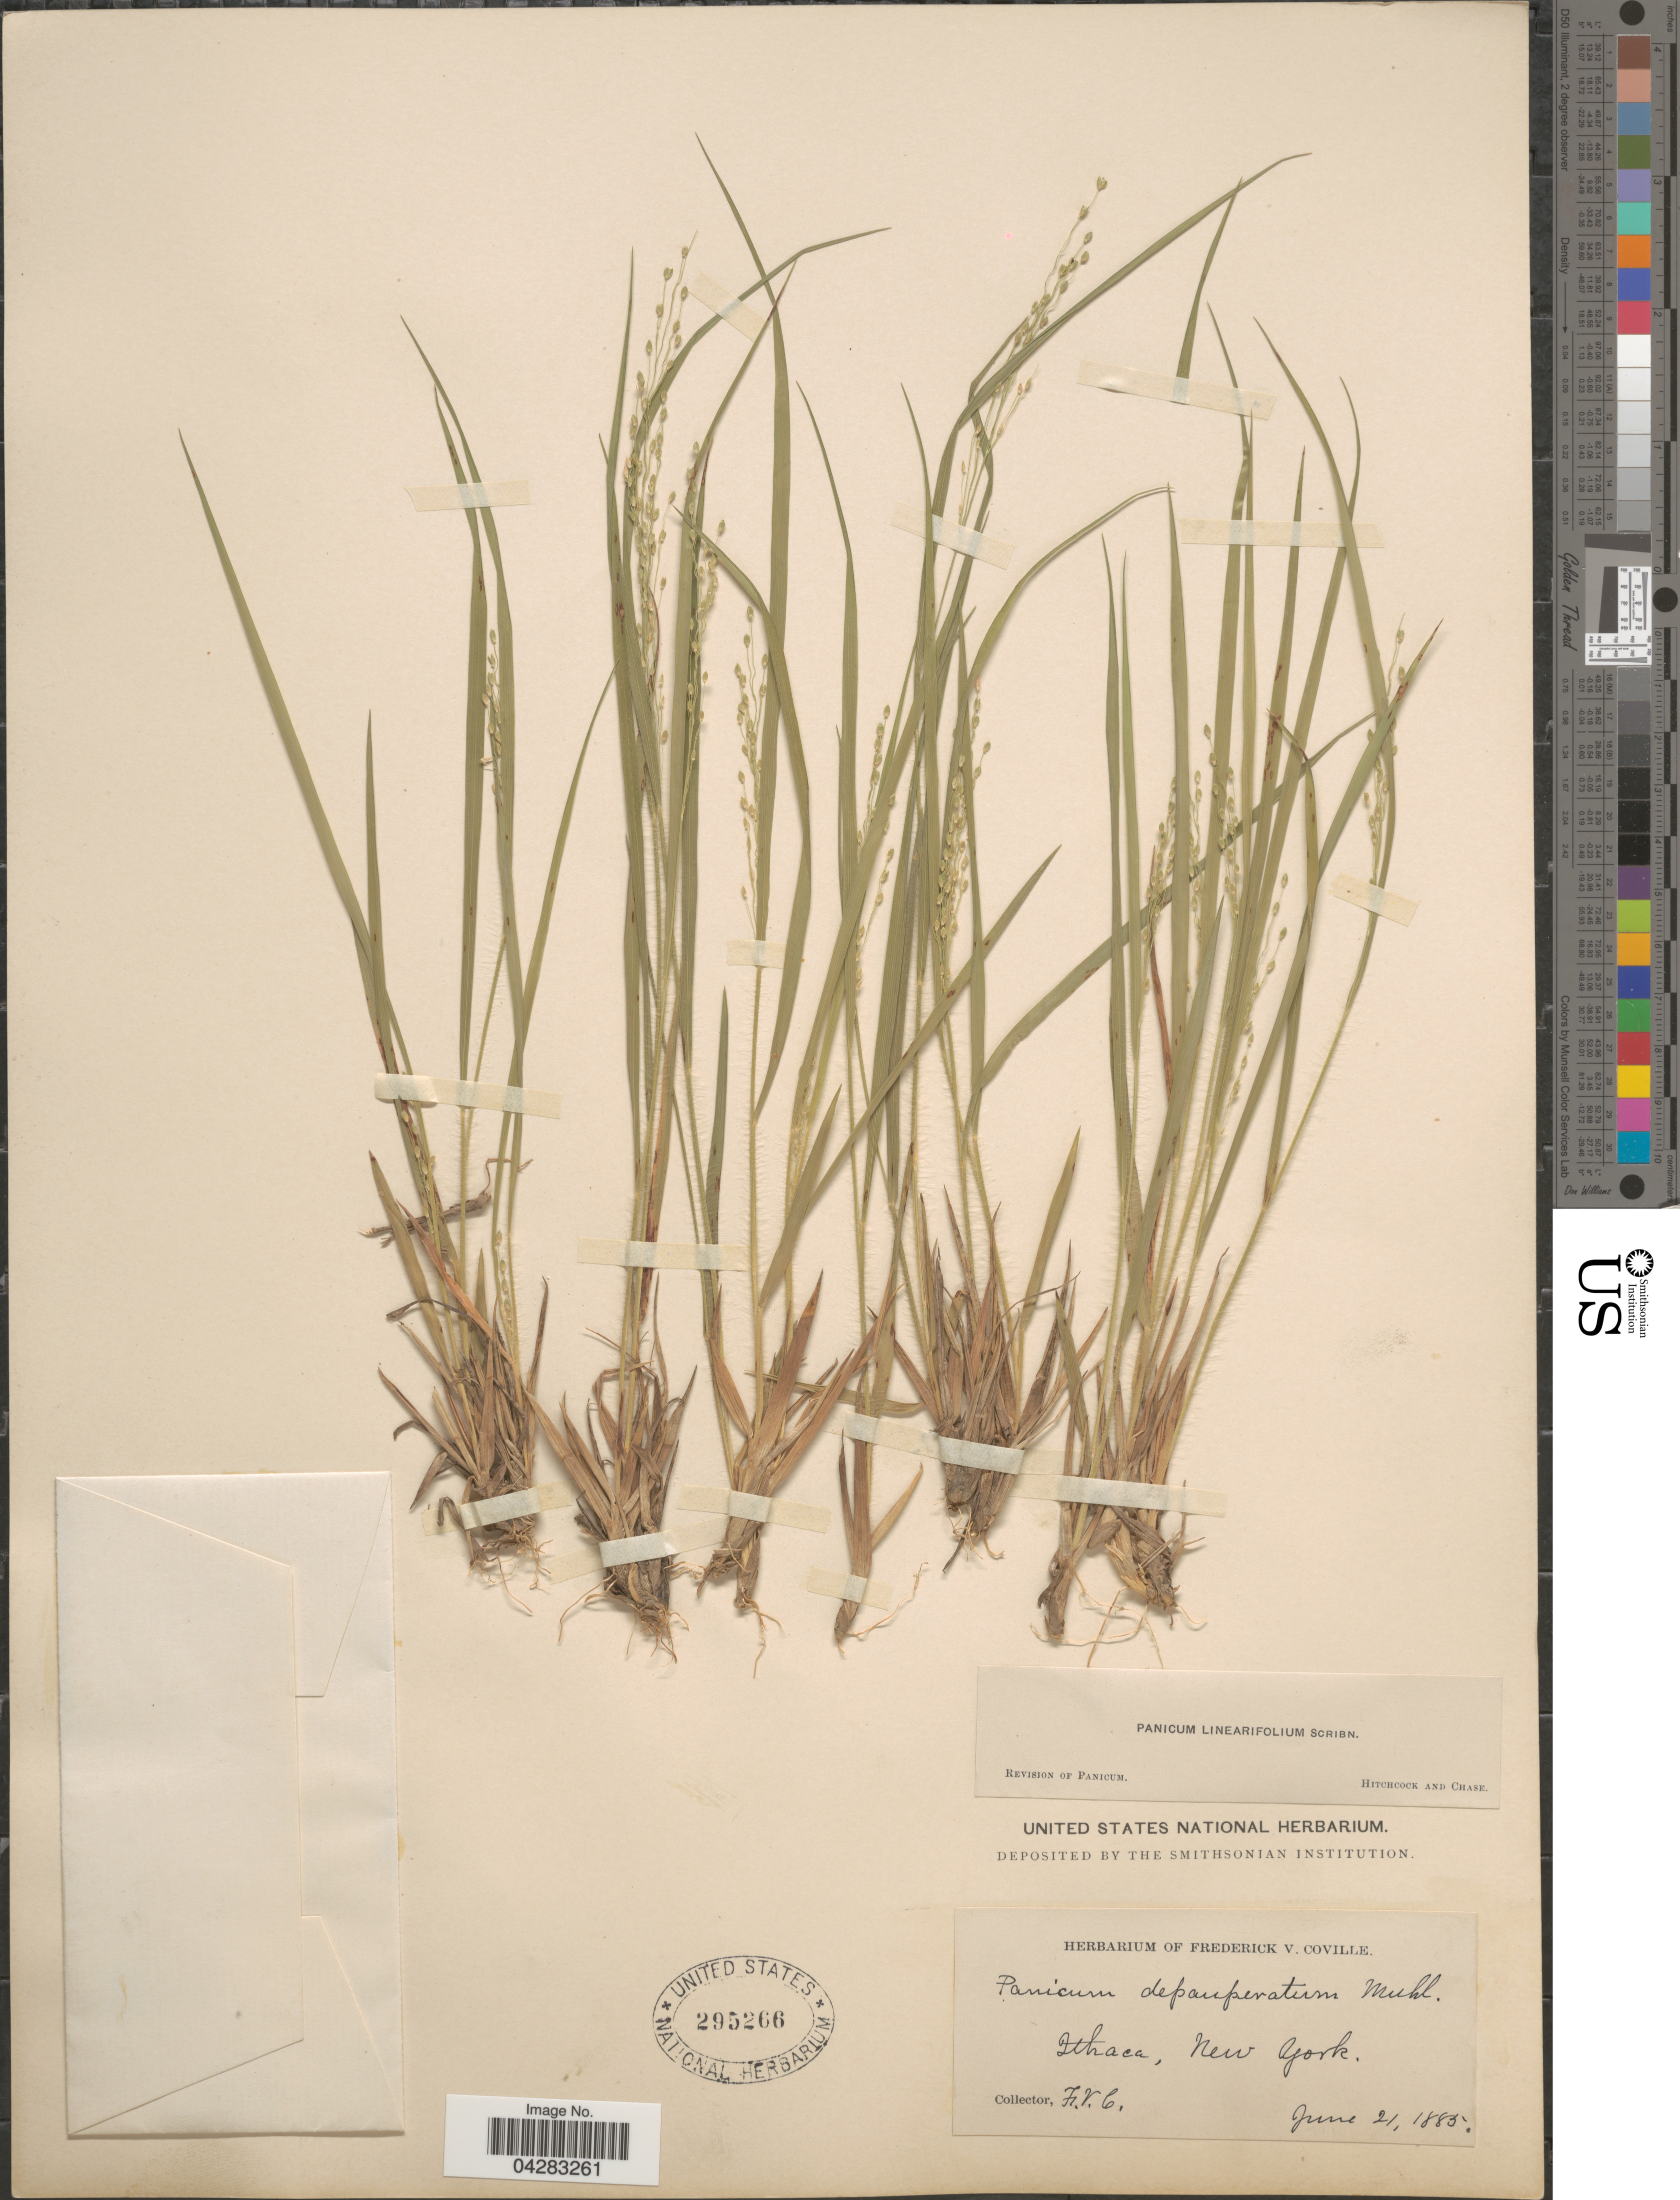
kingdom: Plantae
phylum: Tracheophyta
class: Liliopsida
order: Poales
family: Poaceae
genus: Dichanthelium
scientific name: Dichanthelium linearifolium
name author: (Scribn.) Gould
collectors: F. V. Coville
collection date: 1885-06-21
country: United States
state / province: New York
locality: Ithaca.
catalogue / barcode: US 295266